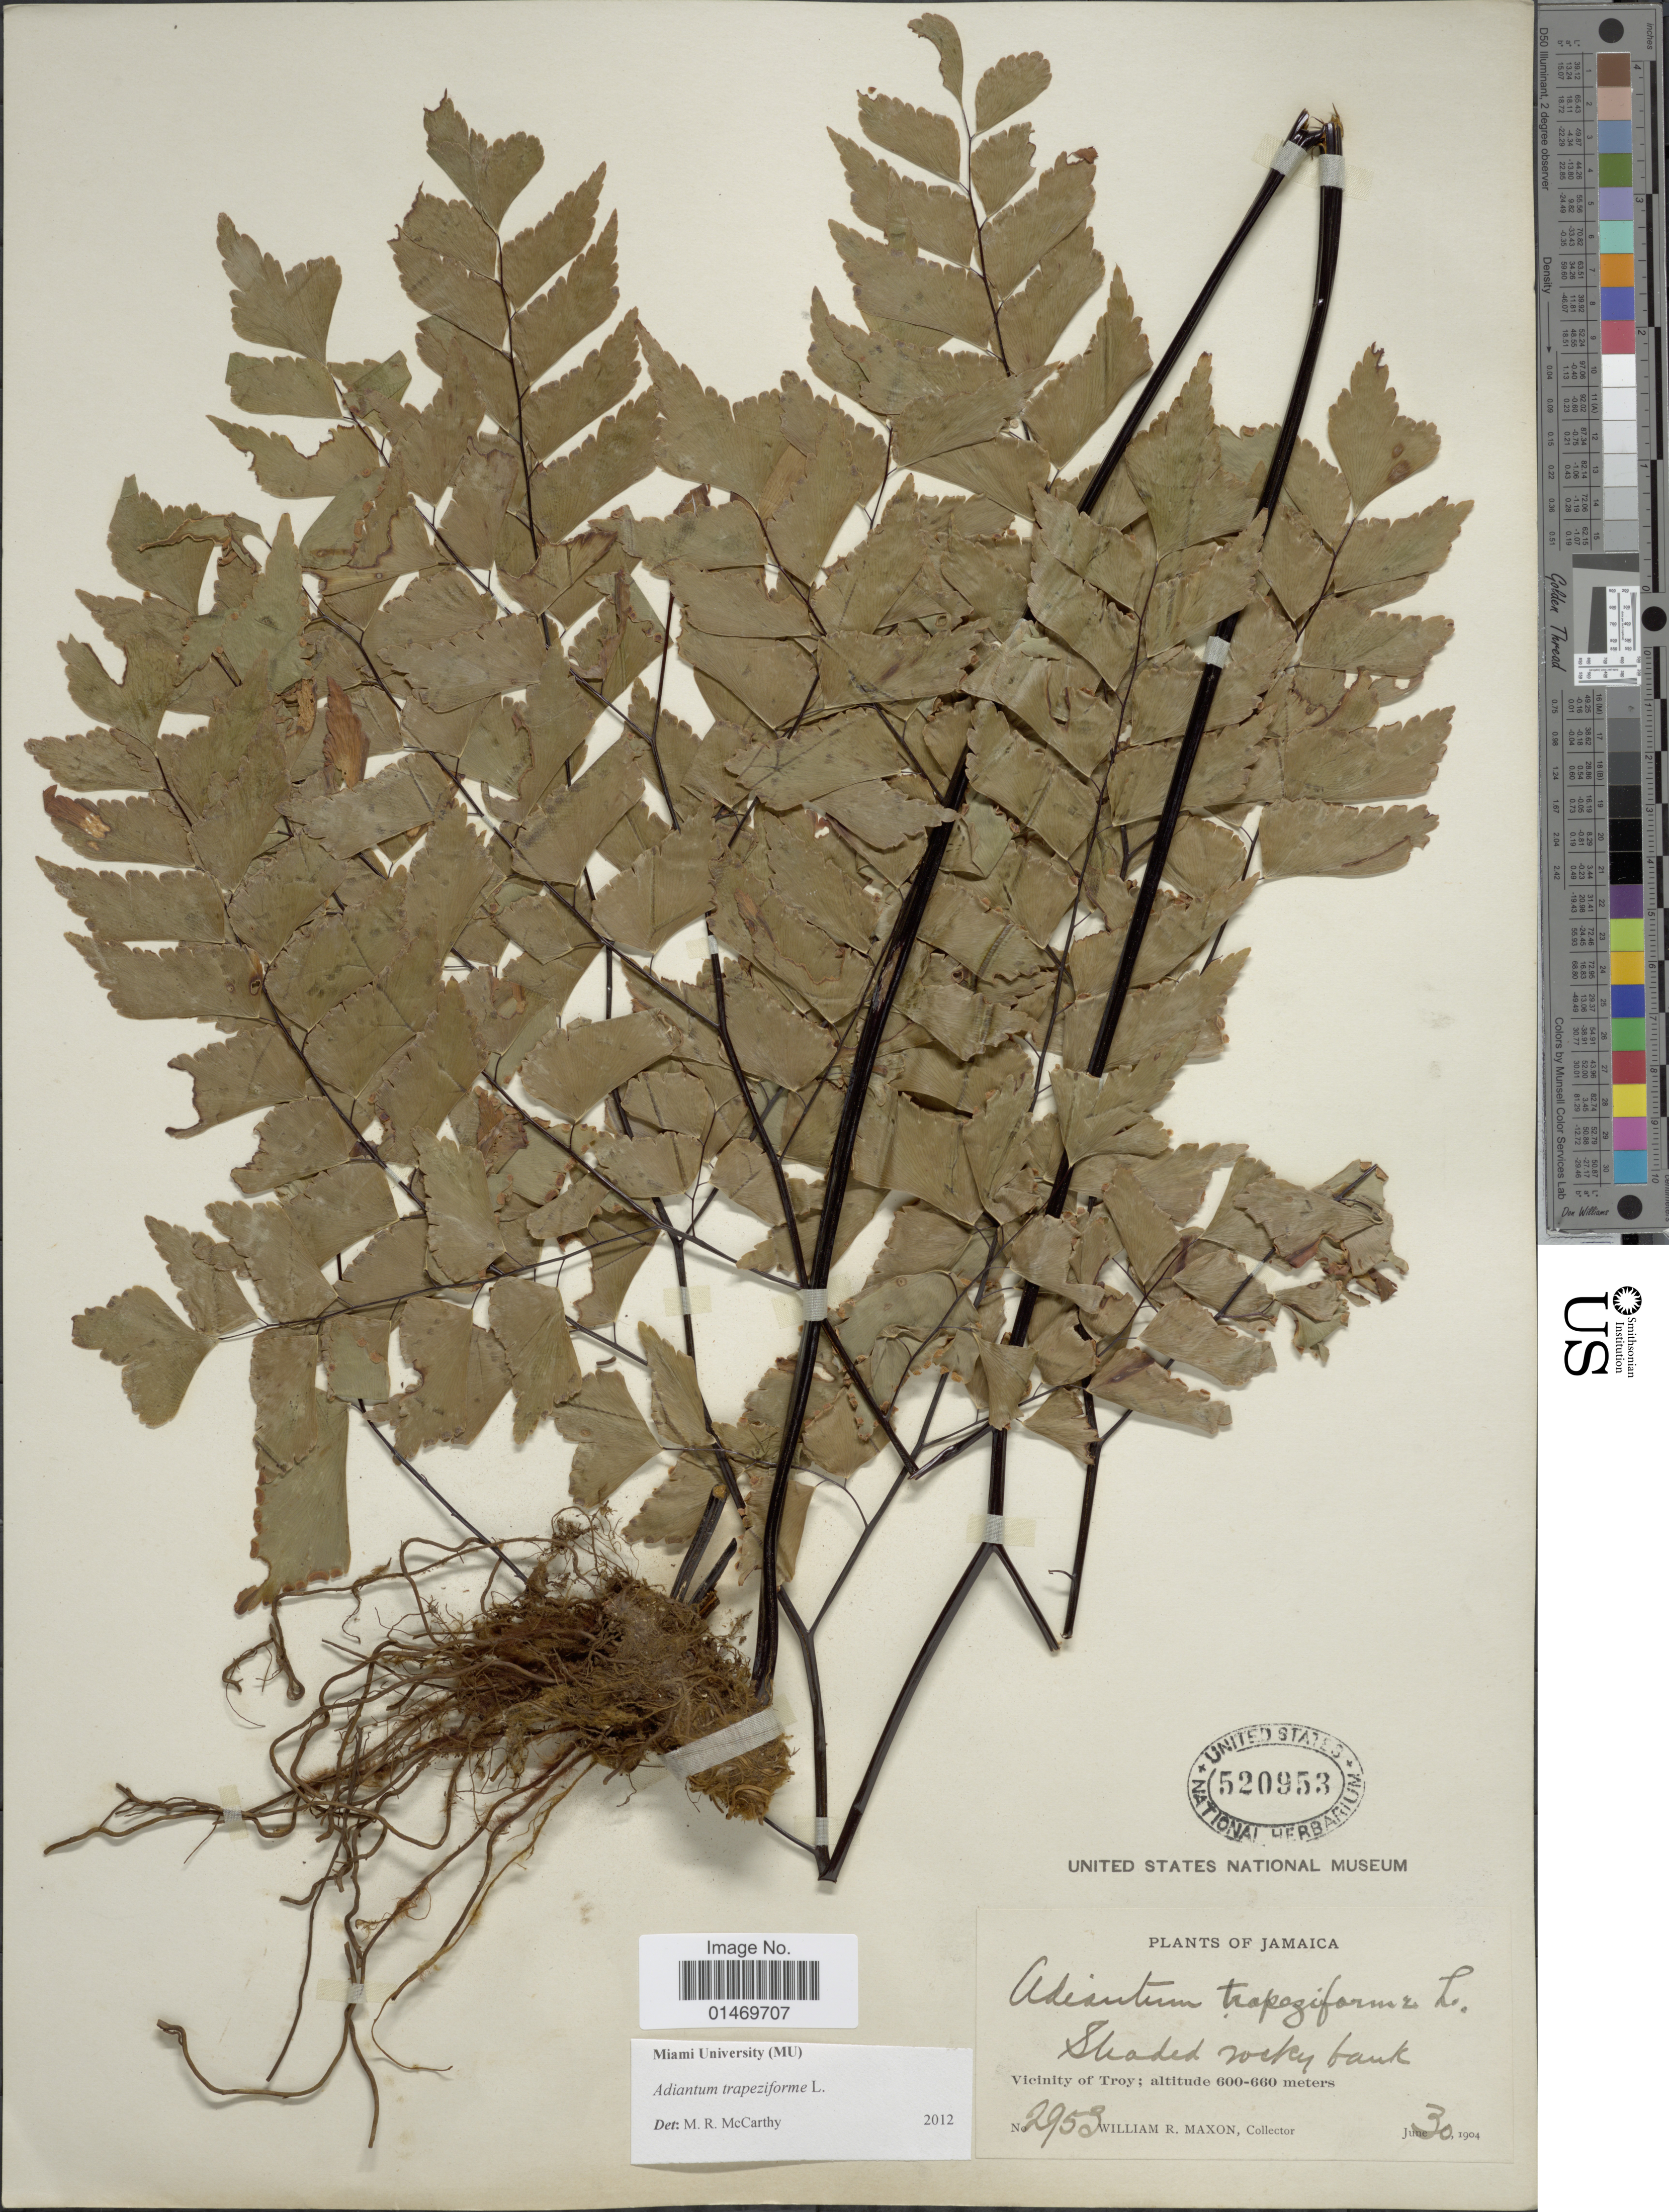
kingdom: Plantae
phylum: Tracheophyta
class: Polypodiopsida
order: Polypodiales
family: Pteridaceae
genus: Adiantum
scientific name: Adiantum trapeziforme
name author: L.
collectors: W. R. Maxon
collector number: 2953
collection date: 1904-06-30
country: Jamaica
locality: Jamaica, Vicinity of Troy.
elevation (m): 600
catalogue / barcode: US 520953